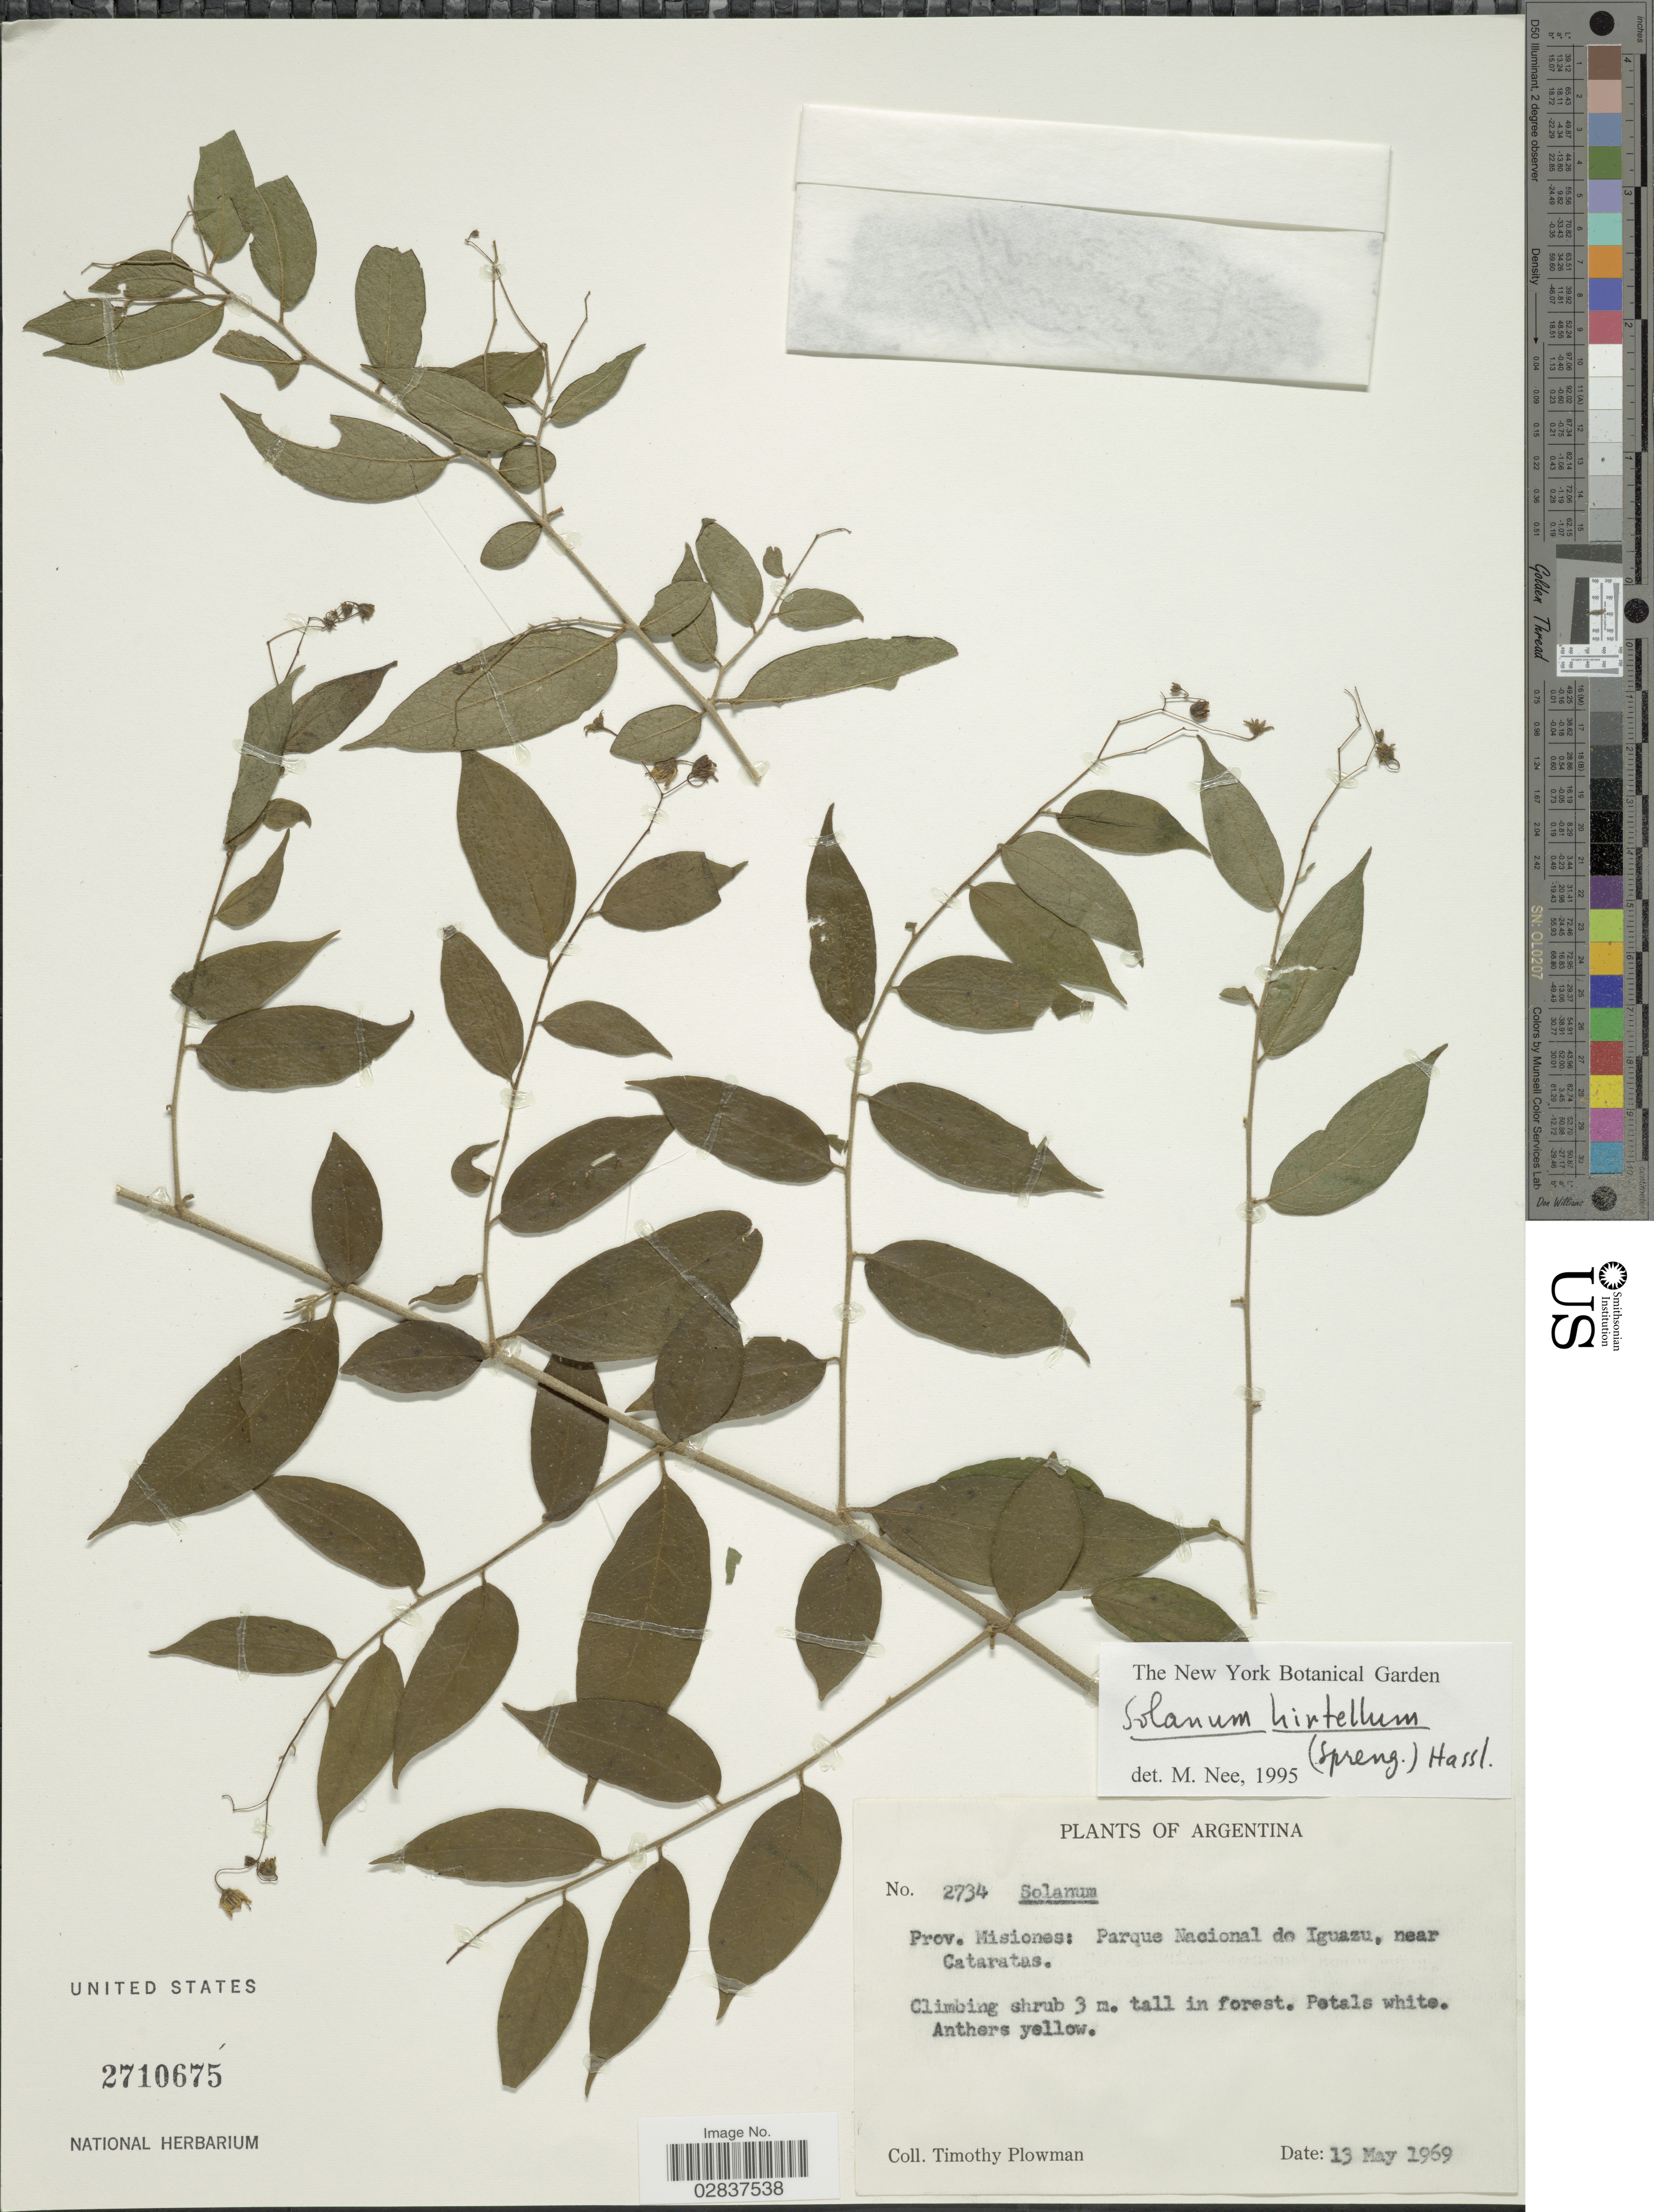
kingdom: Plantae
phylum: Tracheophyta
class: Magnoliopsida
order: Solanales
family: Solanaceae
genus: Solanum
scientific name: Solanum hirtellum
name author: Hassl.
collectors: T. Plowman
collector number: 2734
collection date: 1969-05-13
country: Argentina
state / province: Misiones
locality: Parque Nacional de Iguazu, near Cataratas.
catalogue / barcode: US 2710675